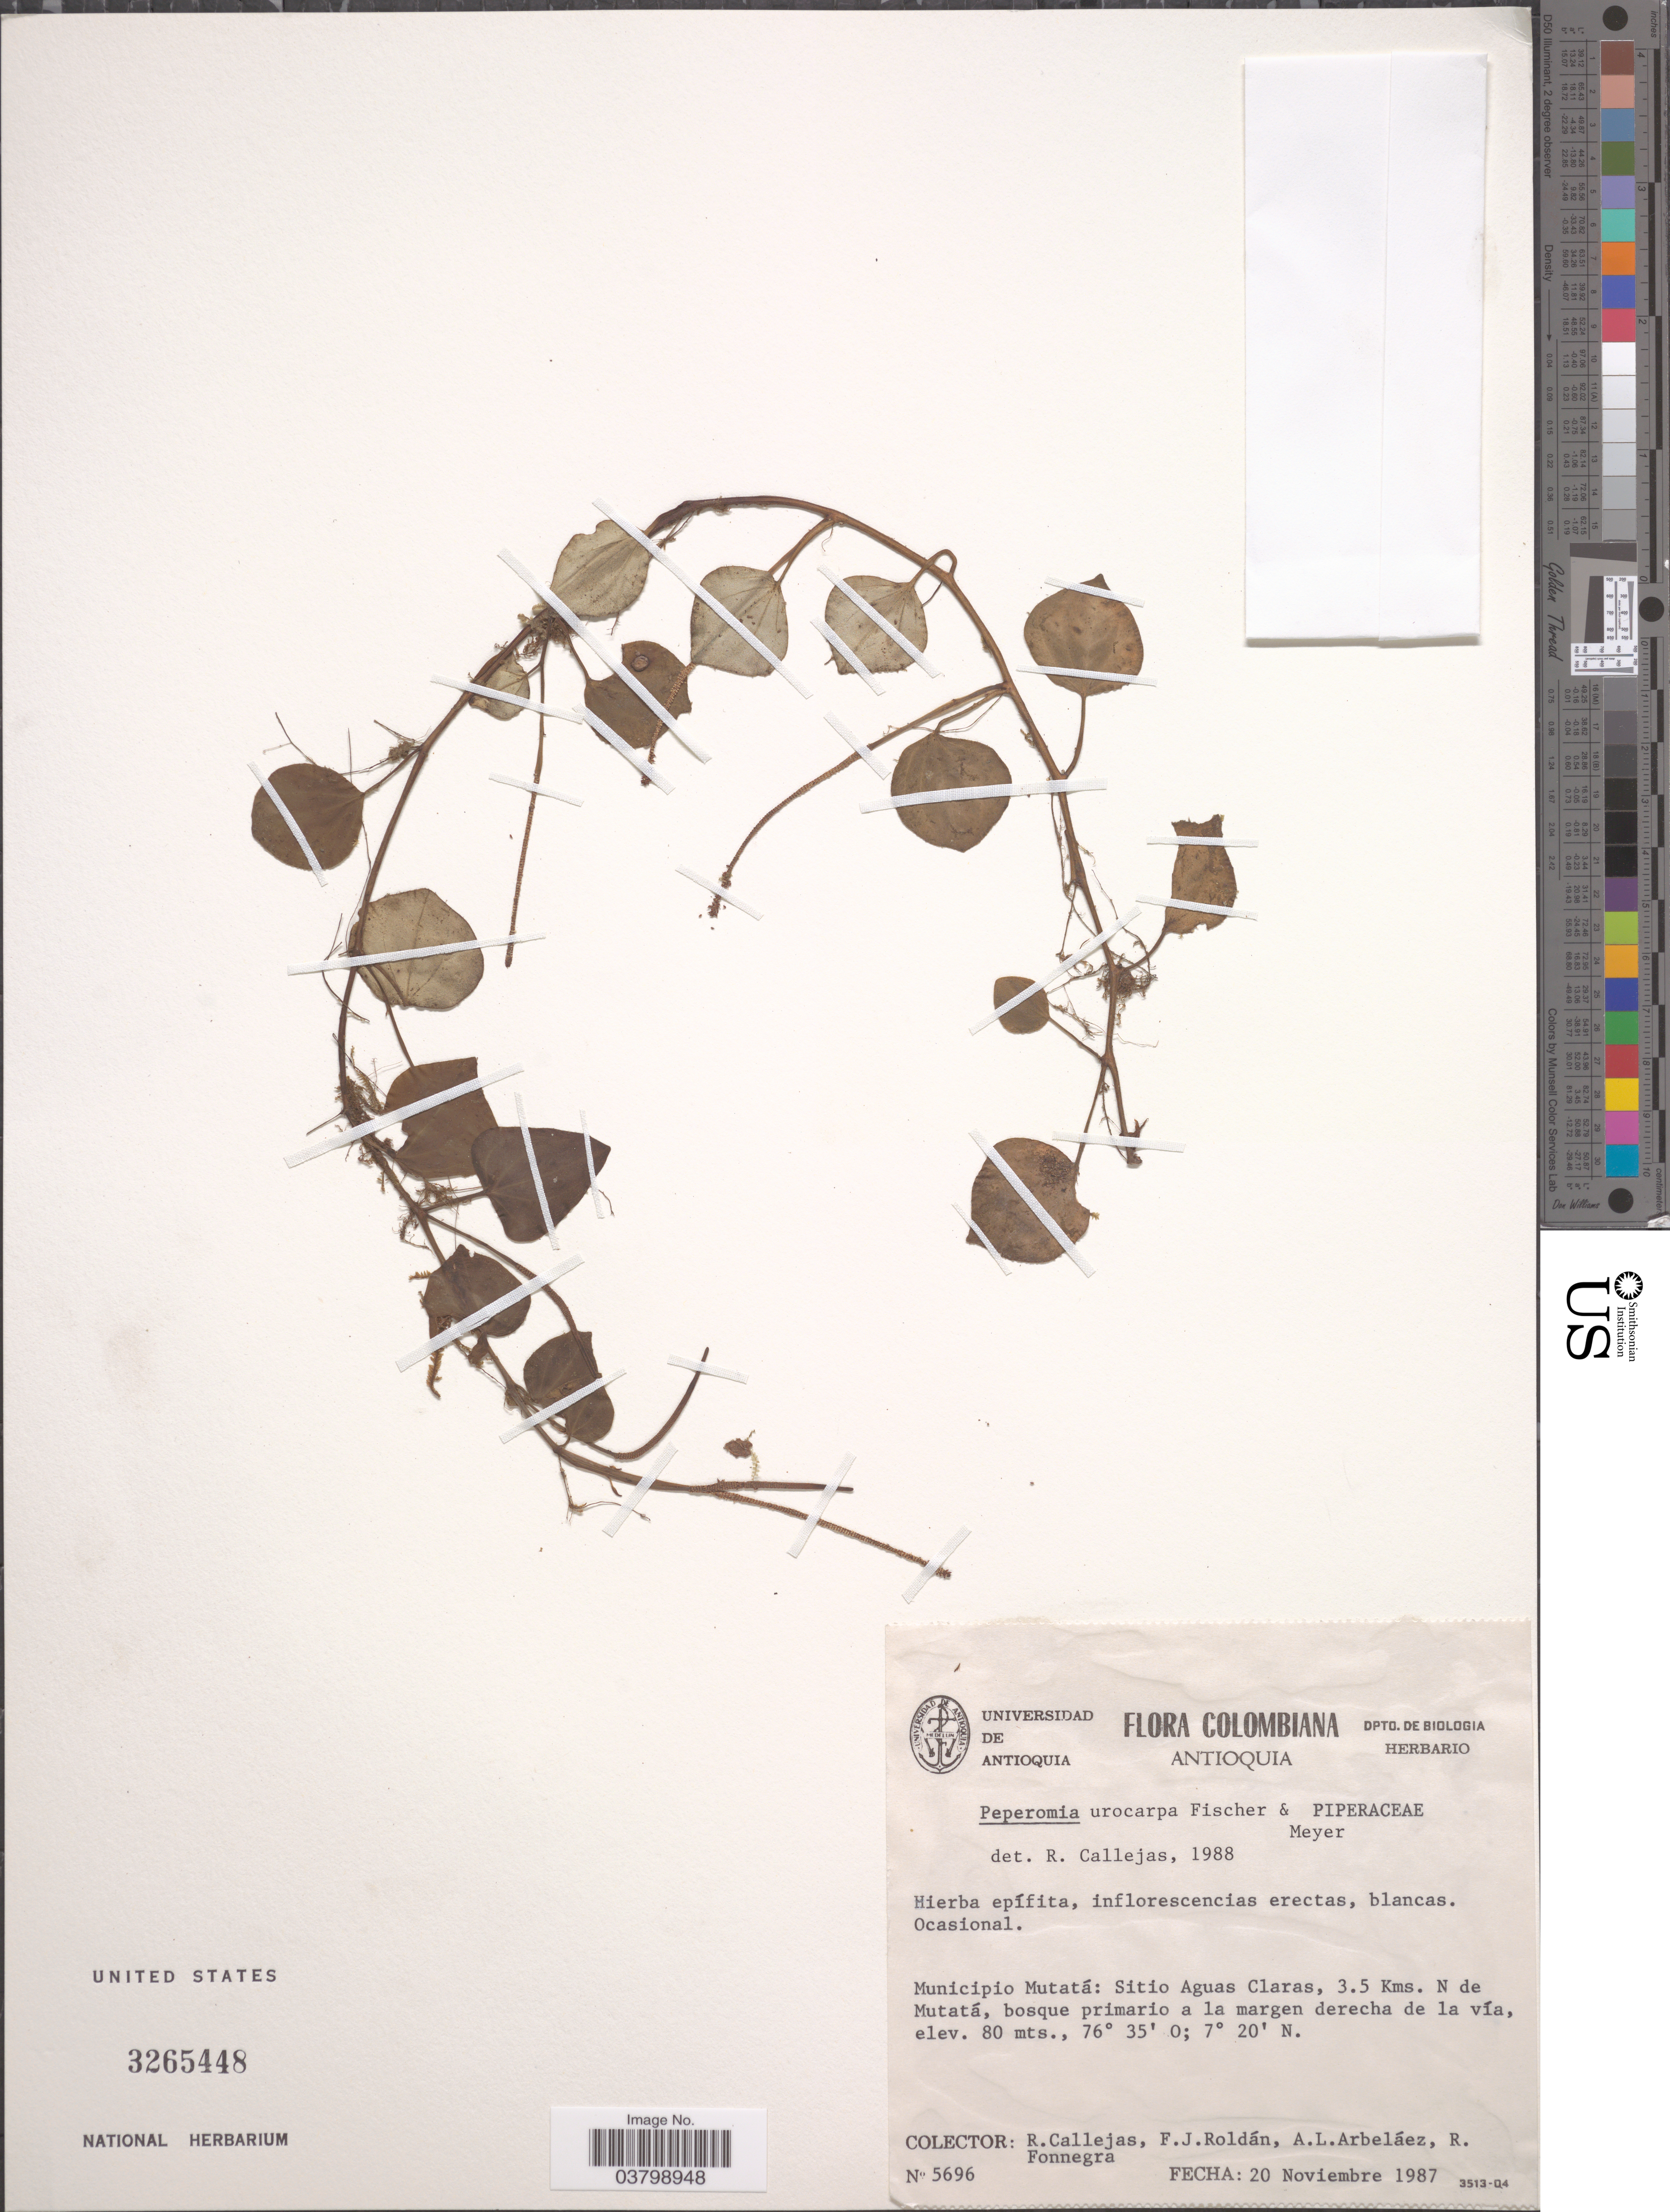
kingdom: Plantae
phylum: Tracheophyta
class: Magnoliopsida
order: Piperales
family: Piperaceae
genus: Peperomia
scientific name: Peperomia urocarpa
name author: Fisch. & C.A. Mey.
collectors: R. Callejas, F. J. Roldán, A. Arbeláez Alvarez & R. Fonnegra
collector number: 5696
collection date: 1987-11-20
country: Colombia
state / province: Antioquia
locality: Municipio Mutatá: Sitio Aguas Claras, 3.5 Kms. N de Mutatá, bosque primario a la margen derecha de la vía.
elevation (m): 80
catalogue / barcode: US 3265448